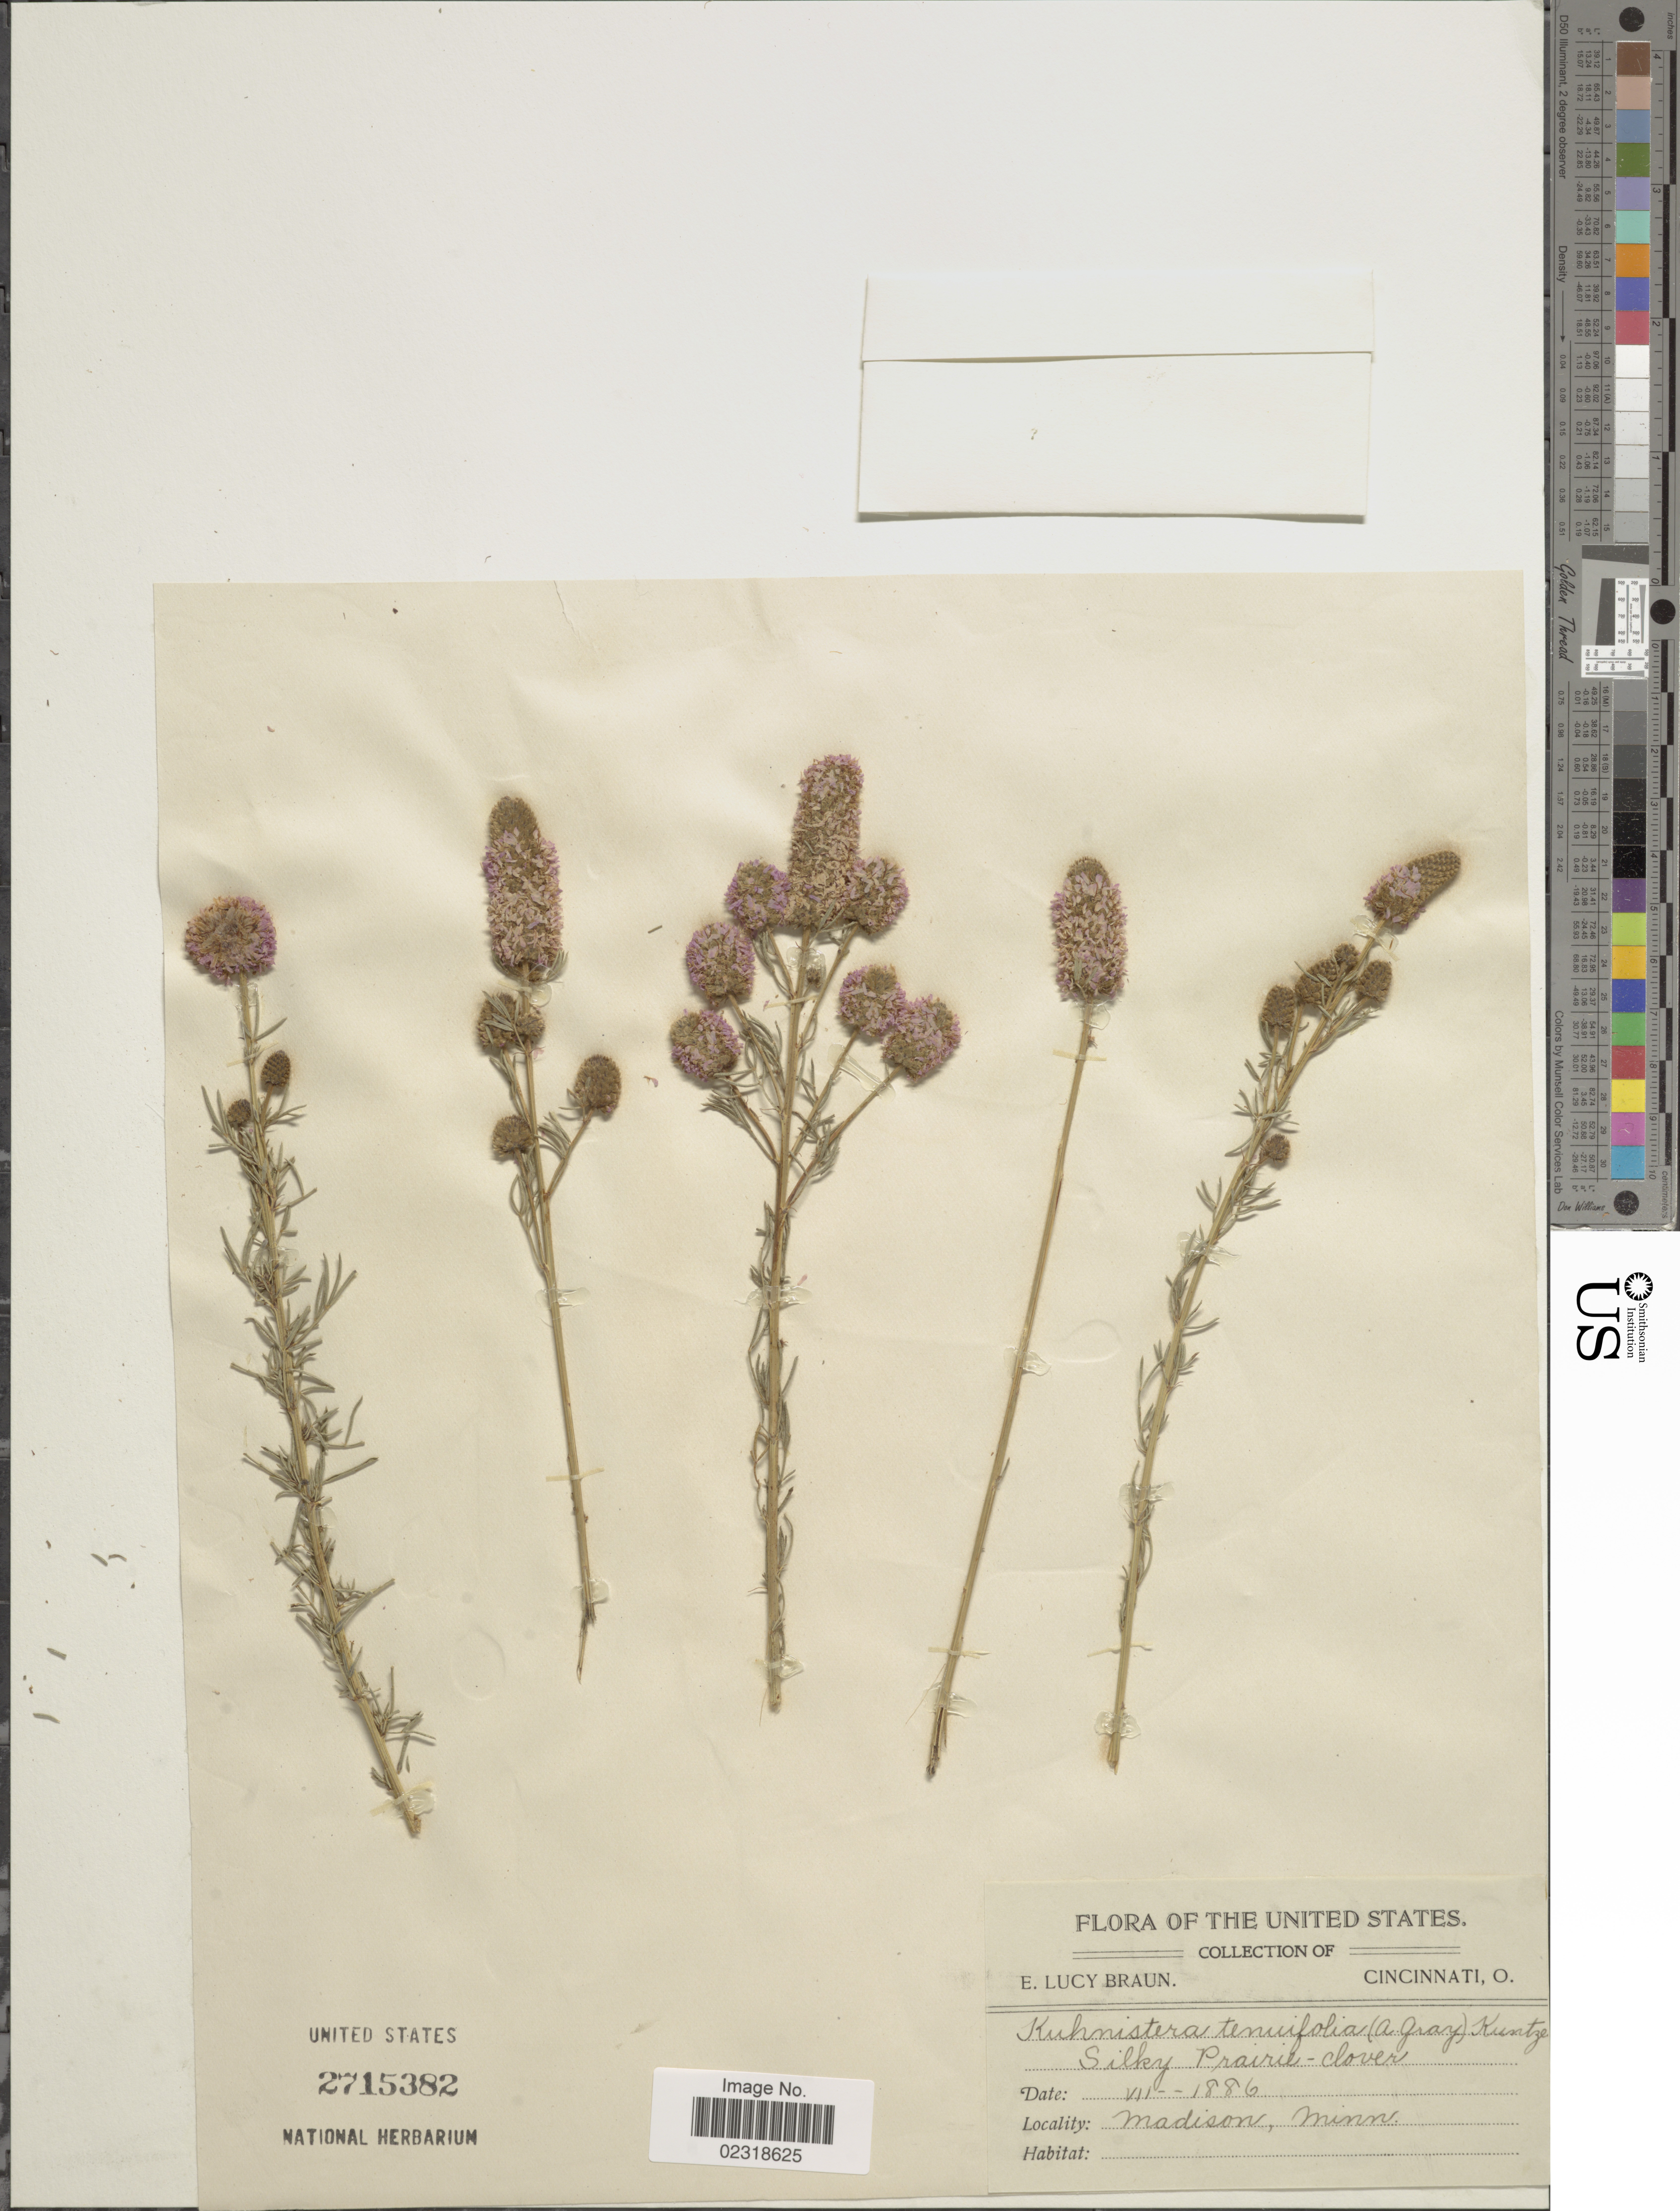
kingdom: Plantae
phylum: Tracheophyta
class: Magnoliopsida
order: Fabales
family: Fabaceae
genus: Dalea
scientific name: Dalea tenuifolia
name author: (A. Gray) Shinners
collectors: E. L. Braun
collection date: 1886-07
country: United States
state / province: Minnesota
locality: Madison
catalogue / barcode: US 2715382